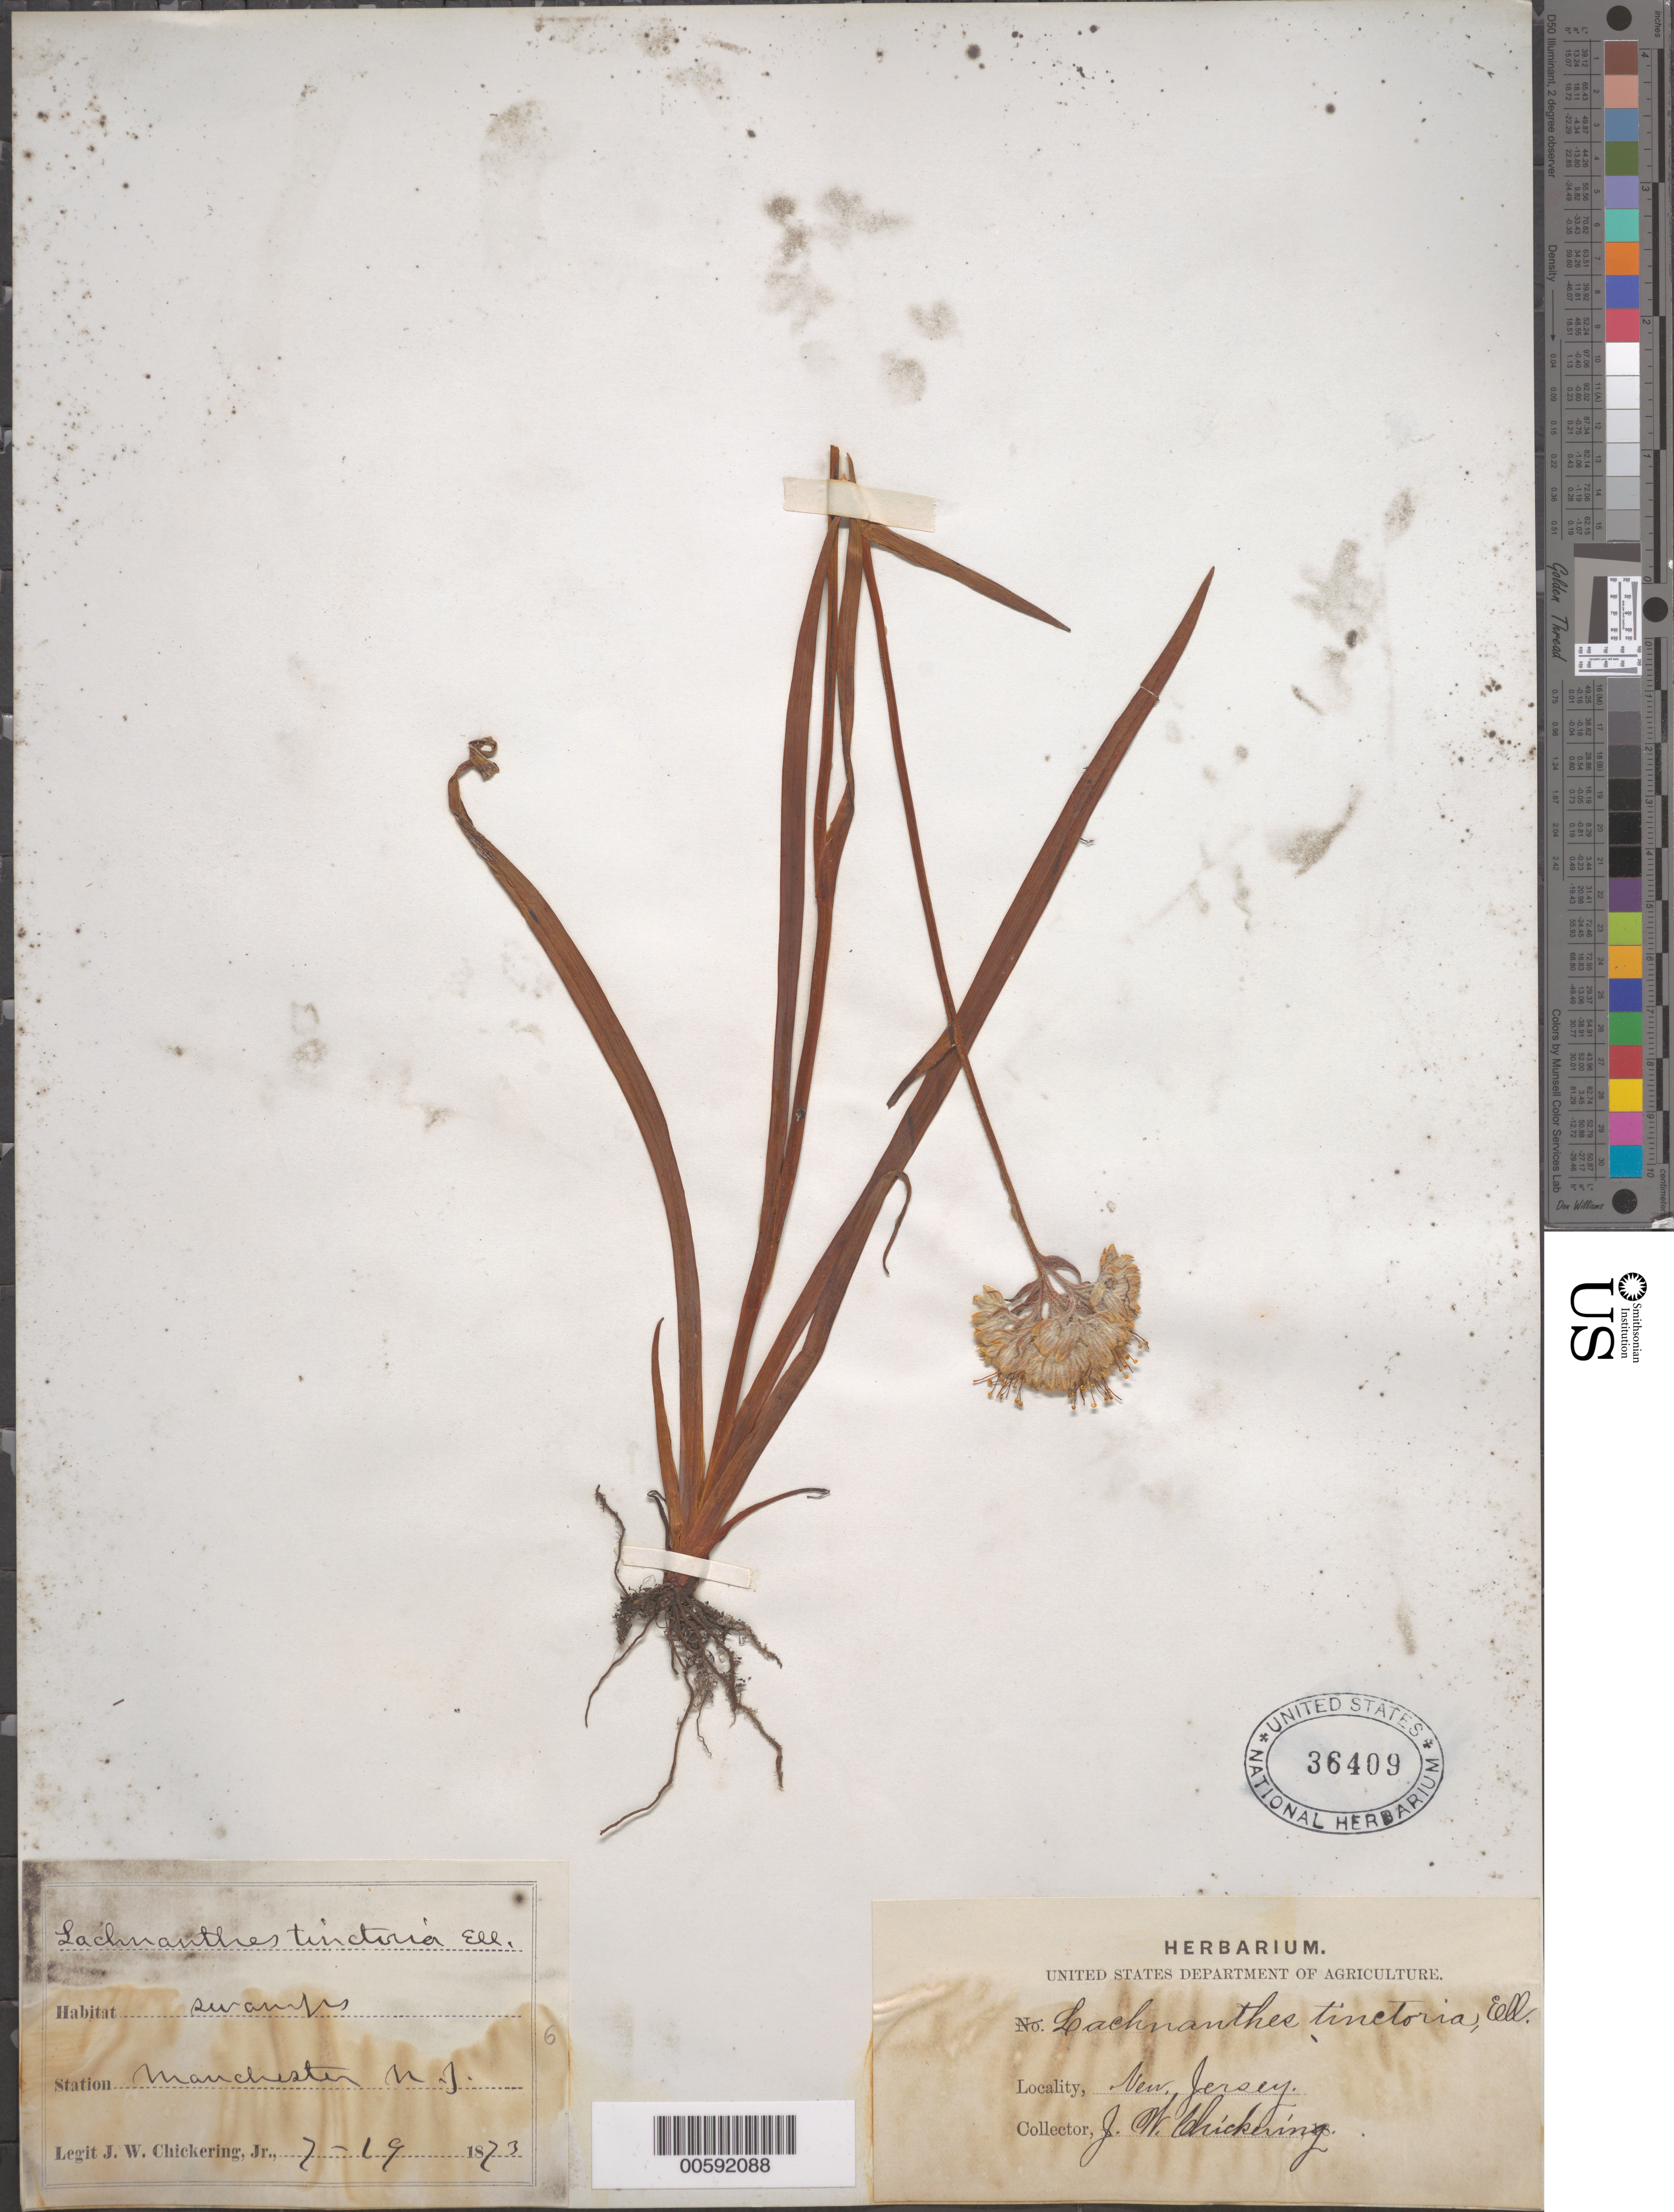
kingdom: Plantae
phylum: Tracheophyta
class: Liliopsida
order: Commelinales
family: Haemodoraceae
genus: Lachnanthes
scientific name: Lachnanthes tinctoria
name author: (Walter ex J.F. Gmel.) Elliott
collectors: J. W. Chickering Jr.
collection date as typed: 19 Jul 1873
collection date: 1873-07-19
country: United States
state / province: New Jersey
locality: Manchester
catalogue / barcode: US 36409